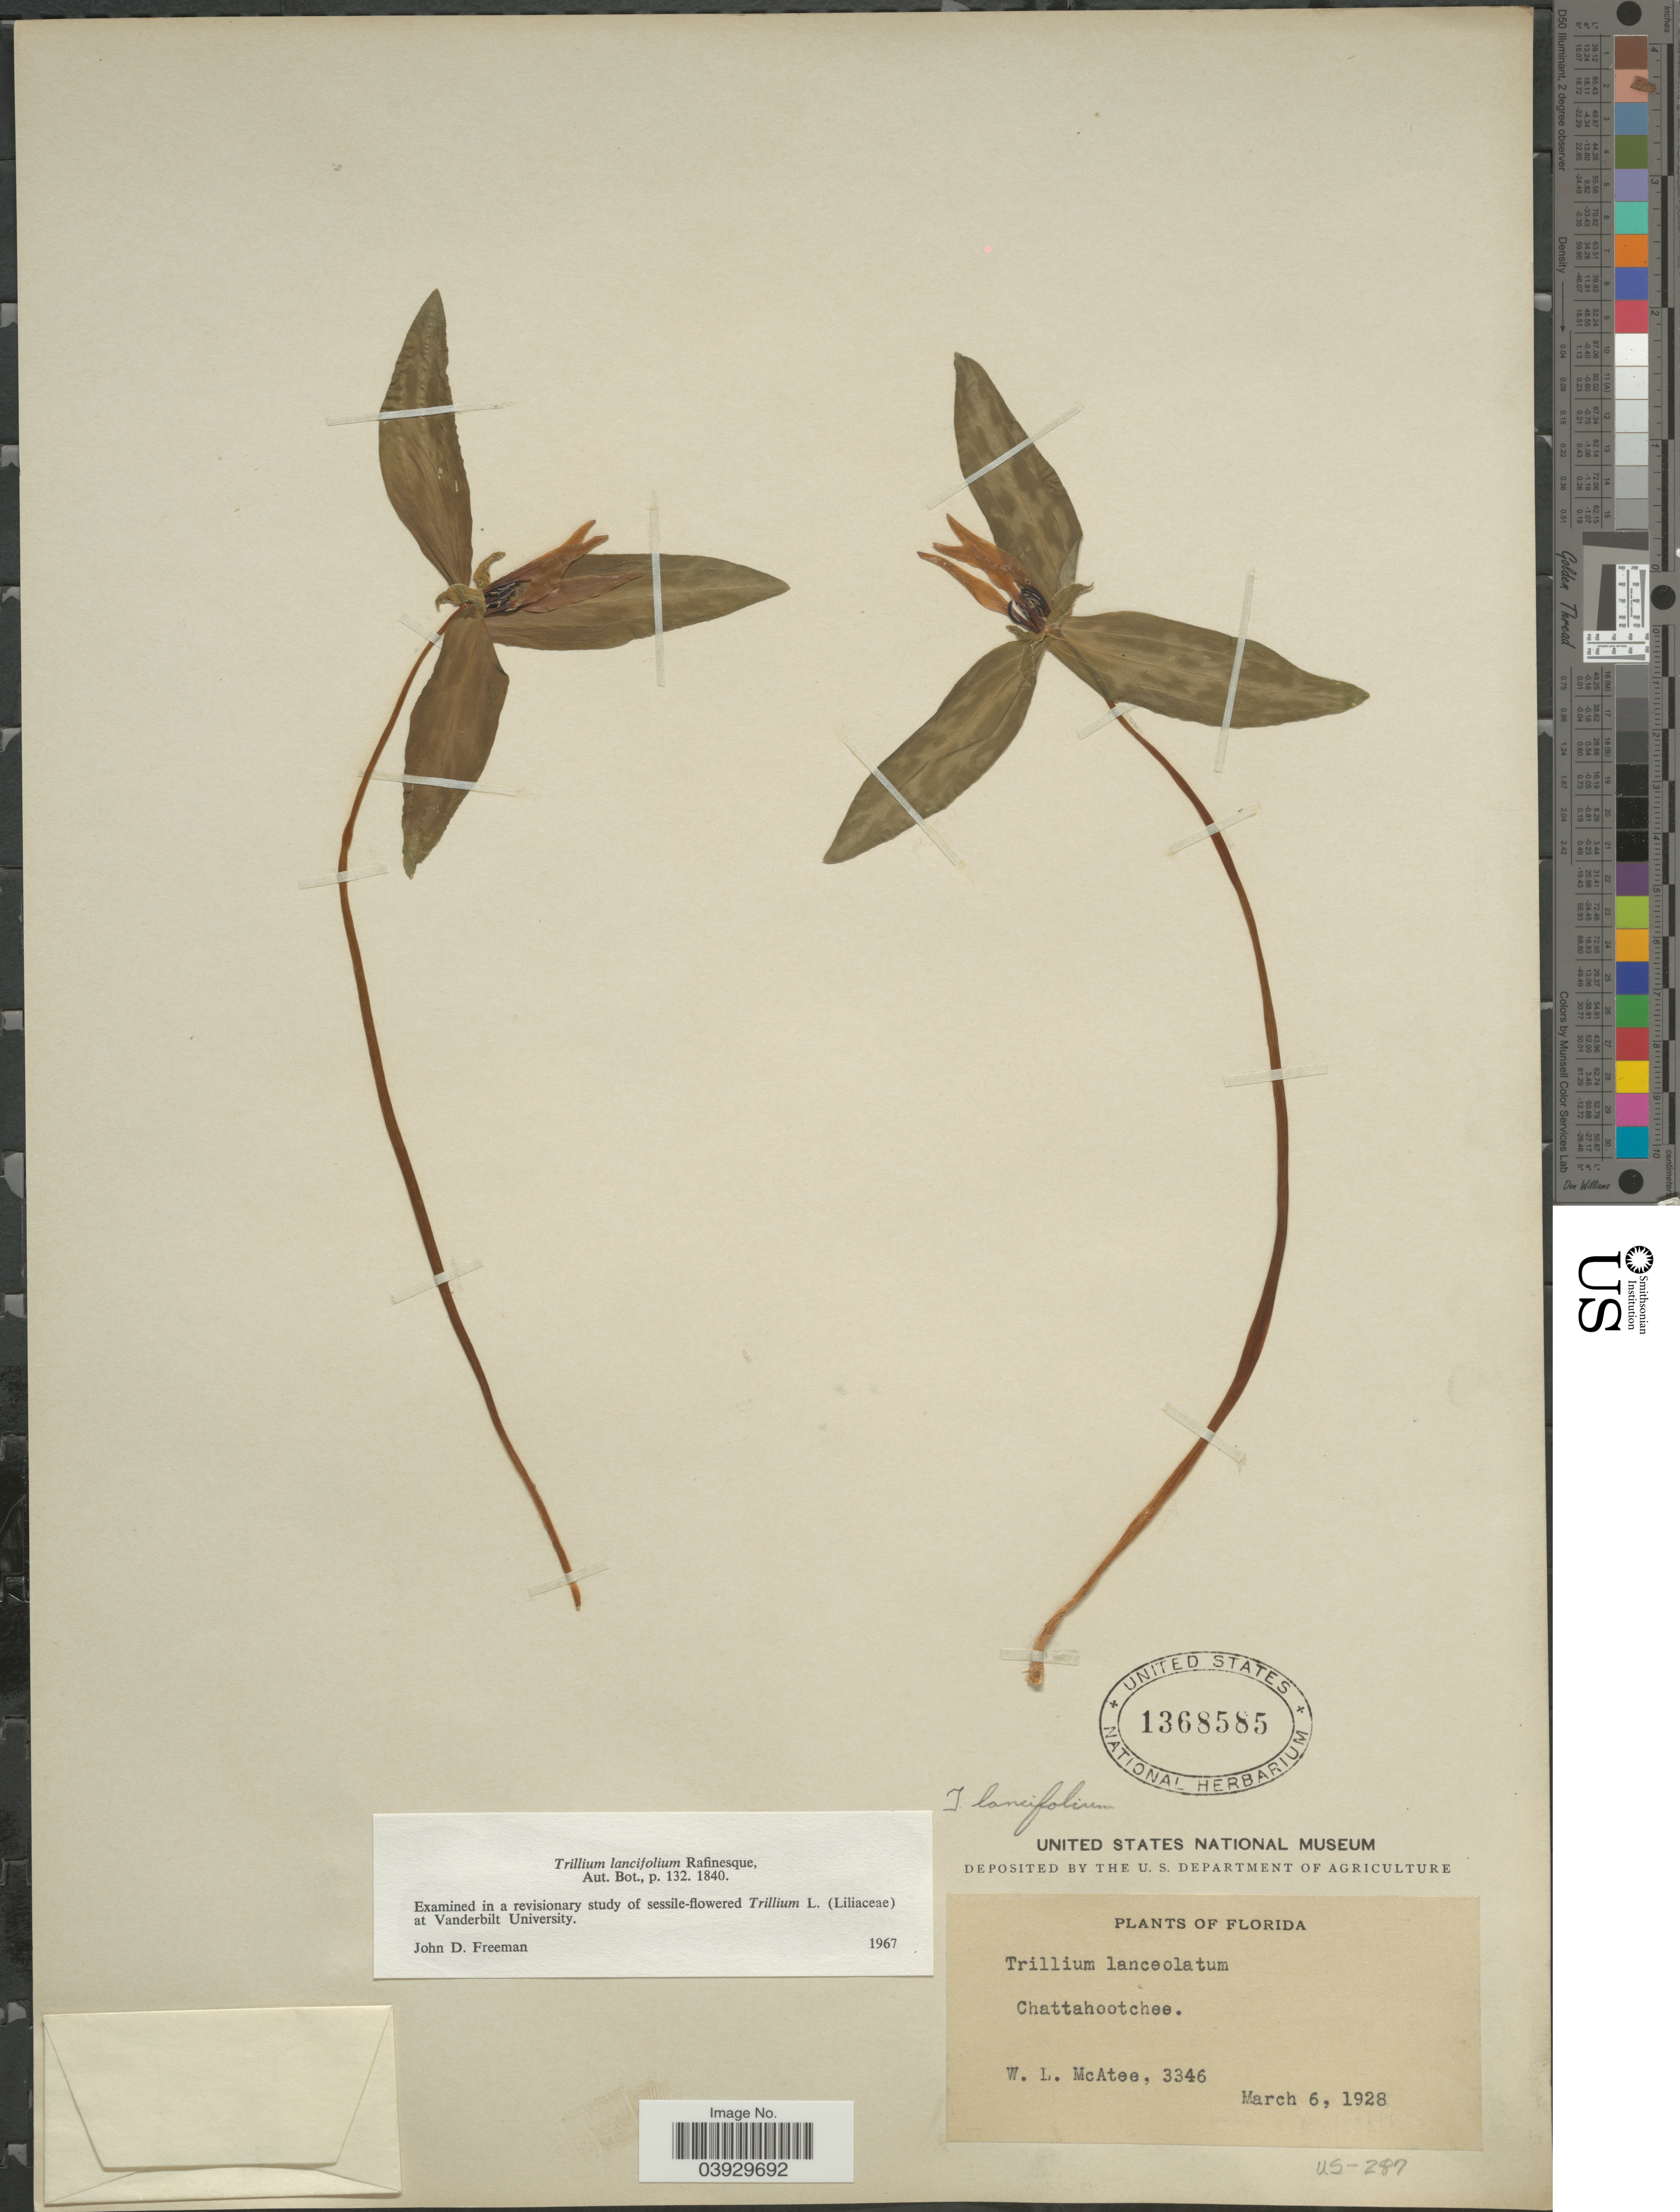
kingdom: Plantae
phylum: Tracheophyta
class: Liliopsida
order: Liliales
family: Melanthiaceae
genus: Trillium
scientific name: Trillium lancifolium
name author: Raf.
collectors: W. McAtee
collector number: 3346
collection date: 1928-03-06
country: United States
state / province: Florida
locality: Chattahootchee.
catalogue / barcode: US 1368585